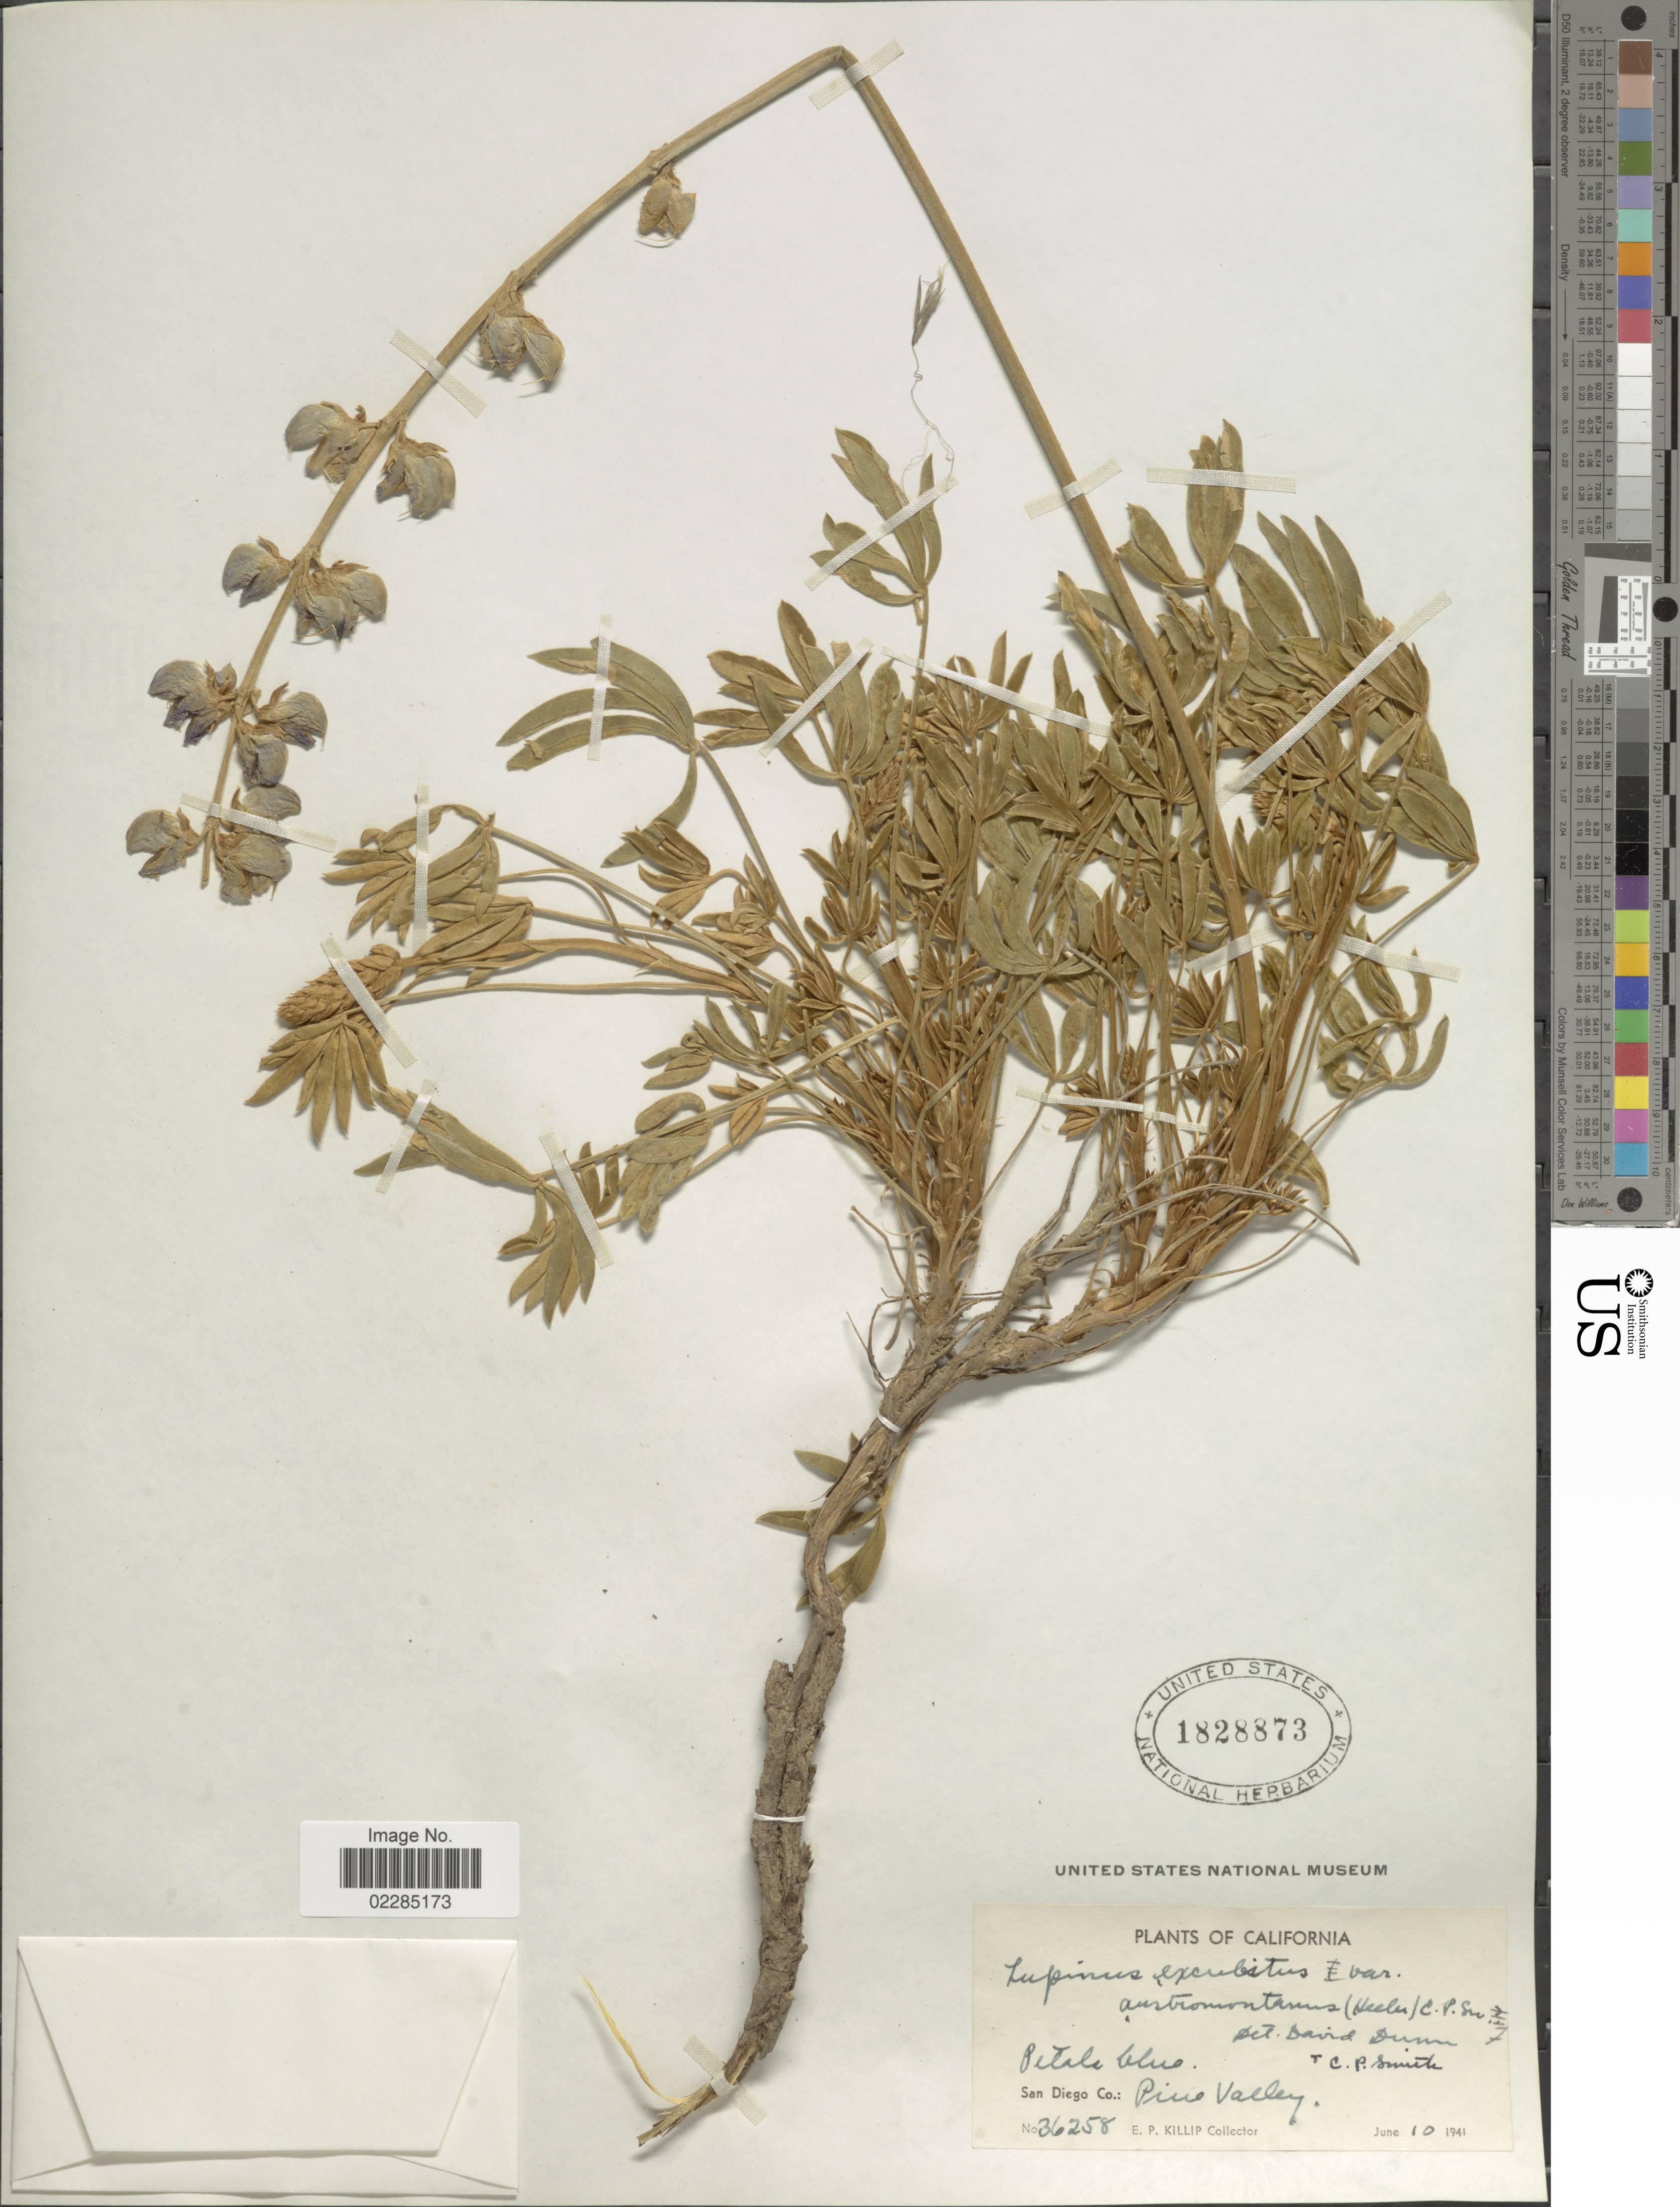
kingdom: Plantae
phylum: Tracheophyta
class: Magnoliopsida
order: Fabales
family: Fabaceae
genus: Lupinus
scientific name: Lupinus excubitus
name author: M.E. Jones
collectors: E. P. Killip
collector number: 36258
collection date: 1941-06-10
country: United States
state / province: California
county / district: San Diego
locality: San Diego Co.: Pine Valley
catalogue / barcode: US 1828873